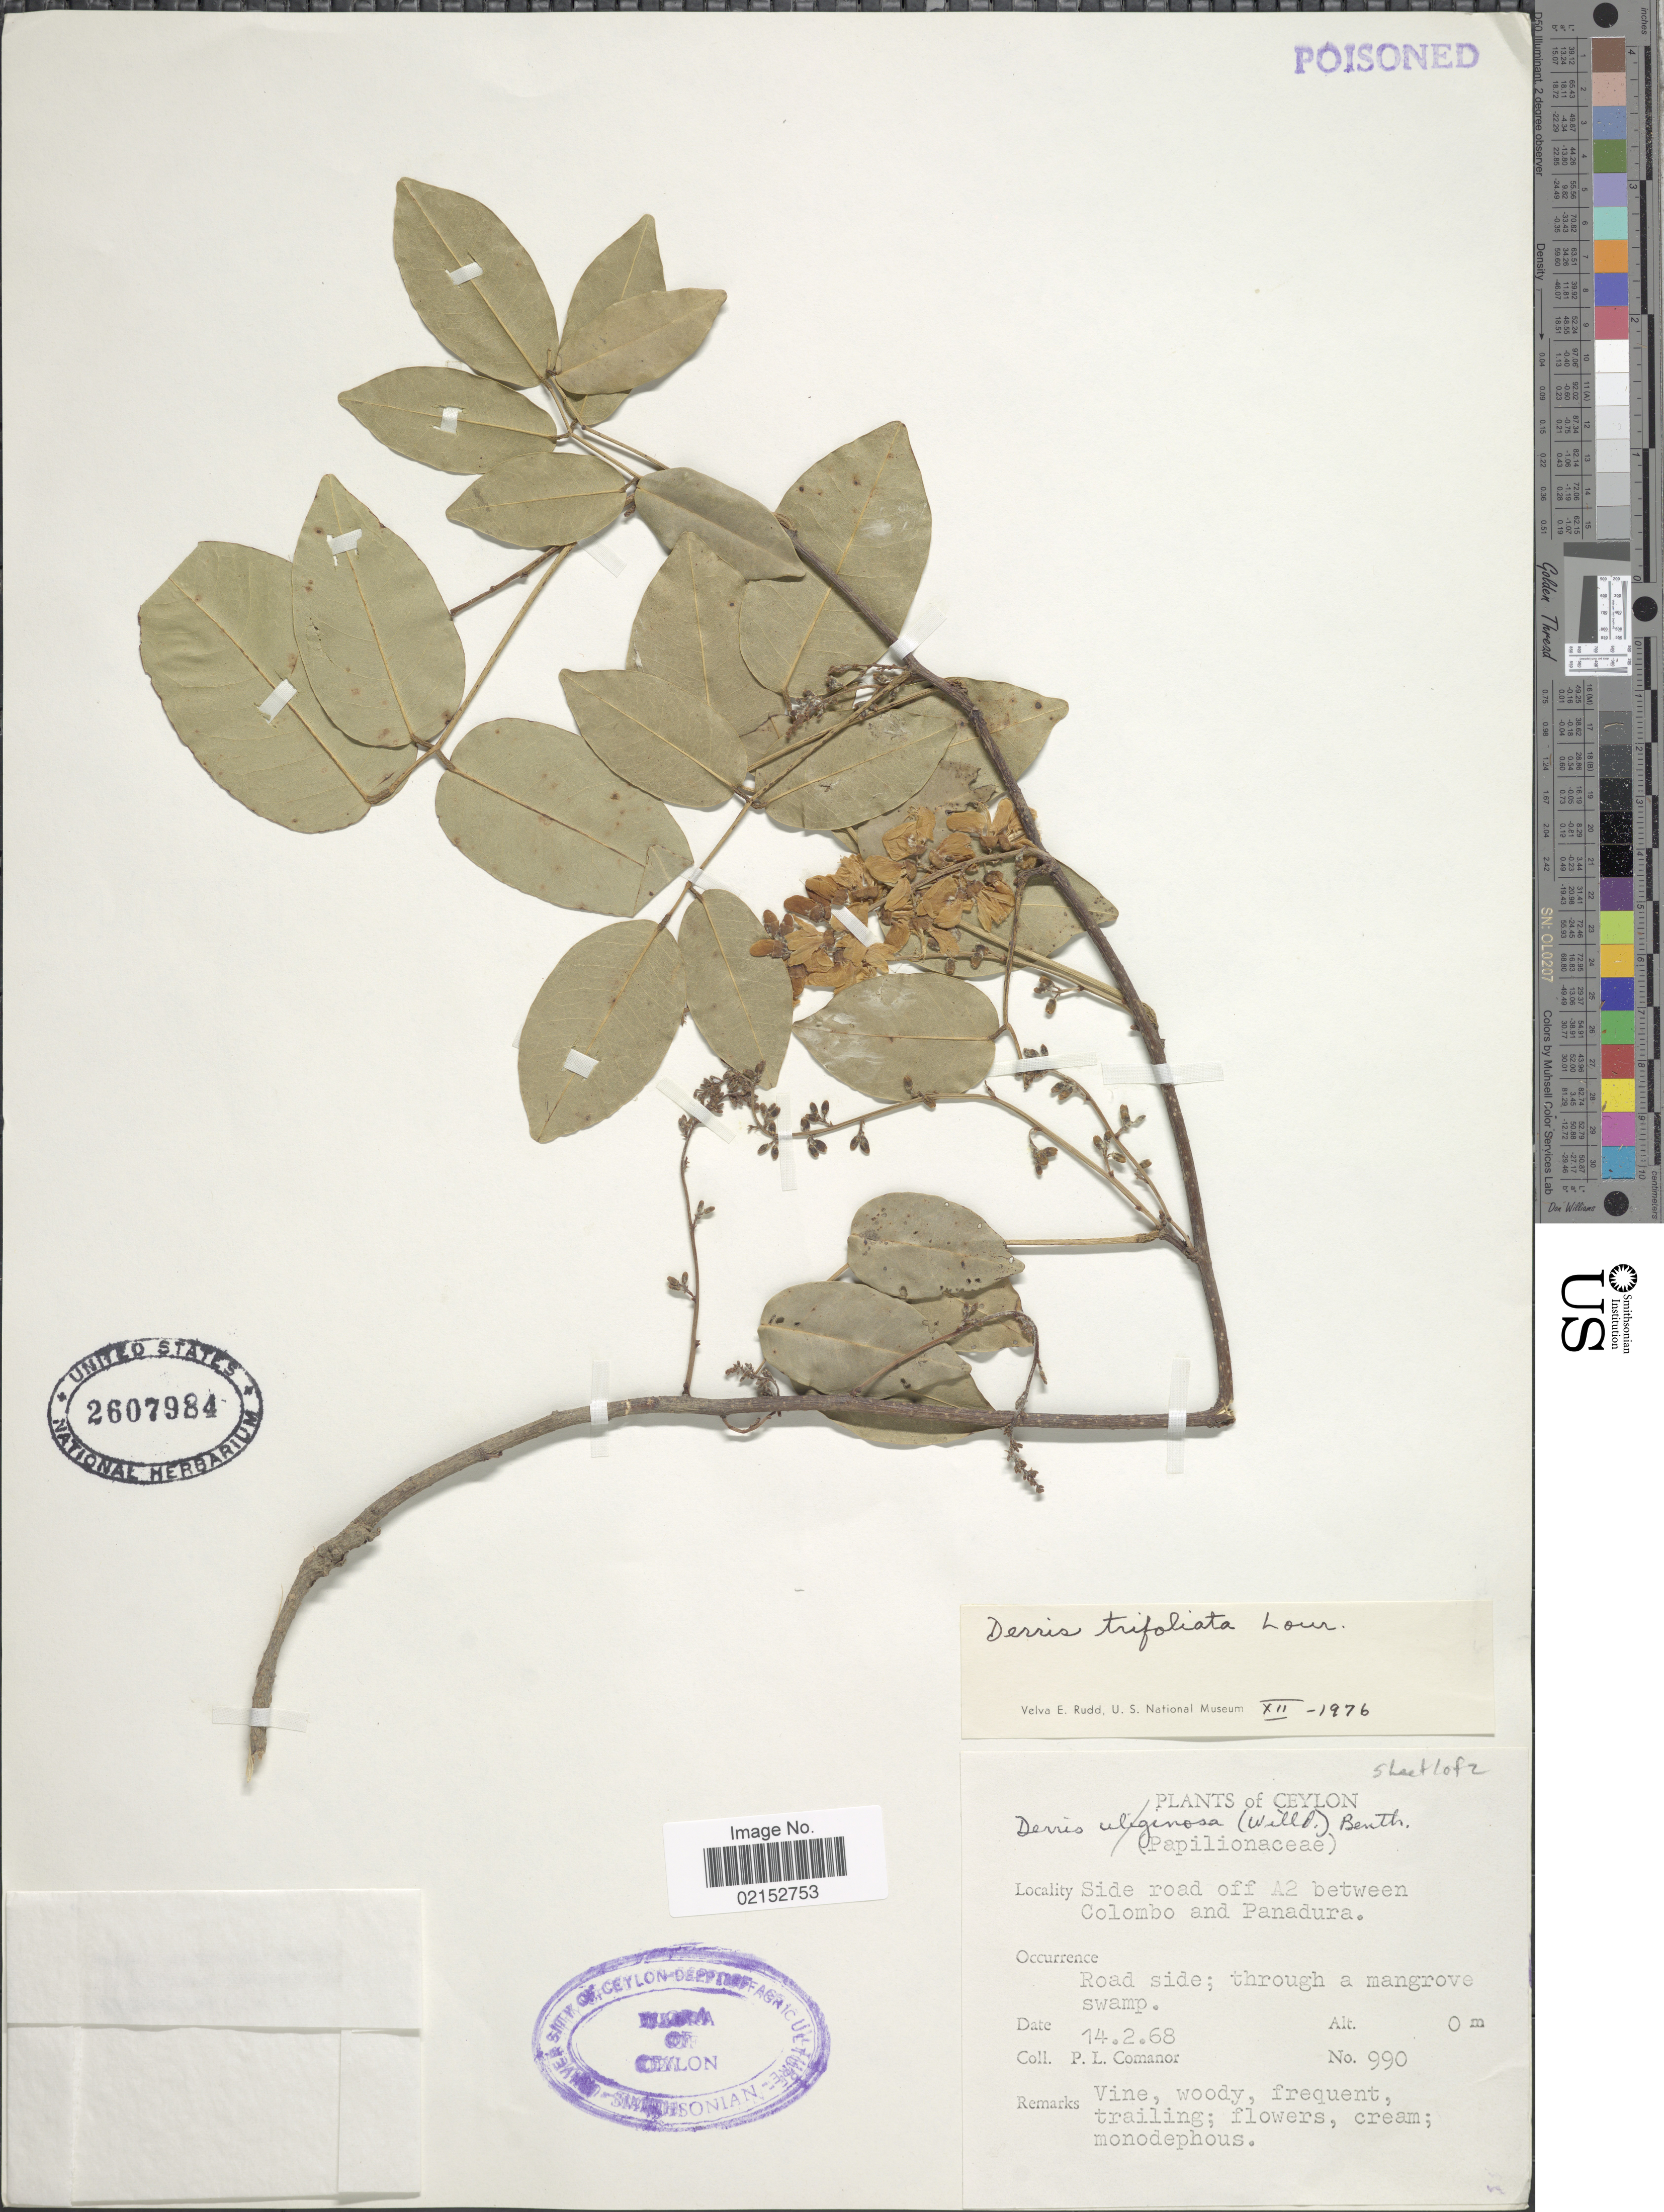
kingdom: Plantae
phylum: Tracheophyta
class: Magnoliopsida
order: Fabales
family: Fabaceae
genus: Derris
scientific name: Derris trifoliata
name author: Lour.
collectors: P. Comanor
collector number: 990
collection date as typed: Transcribed d/m/y: 14/2/68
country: Sri Lanka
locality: Ceylon, side road off A2 between Colombo and Panadura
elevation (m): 0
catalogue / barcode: US 2607984